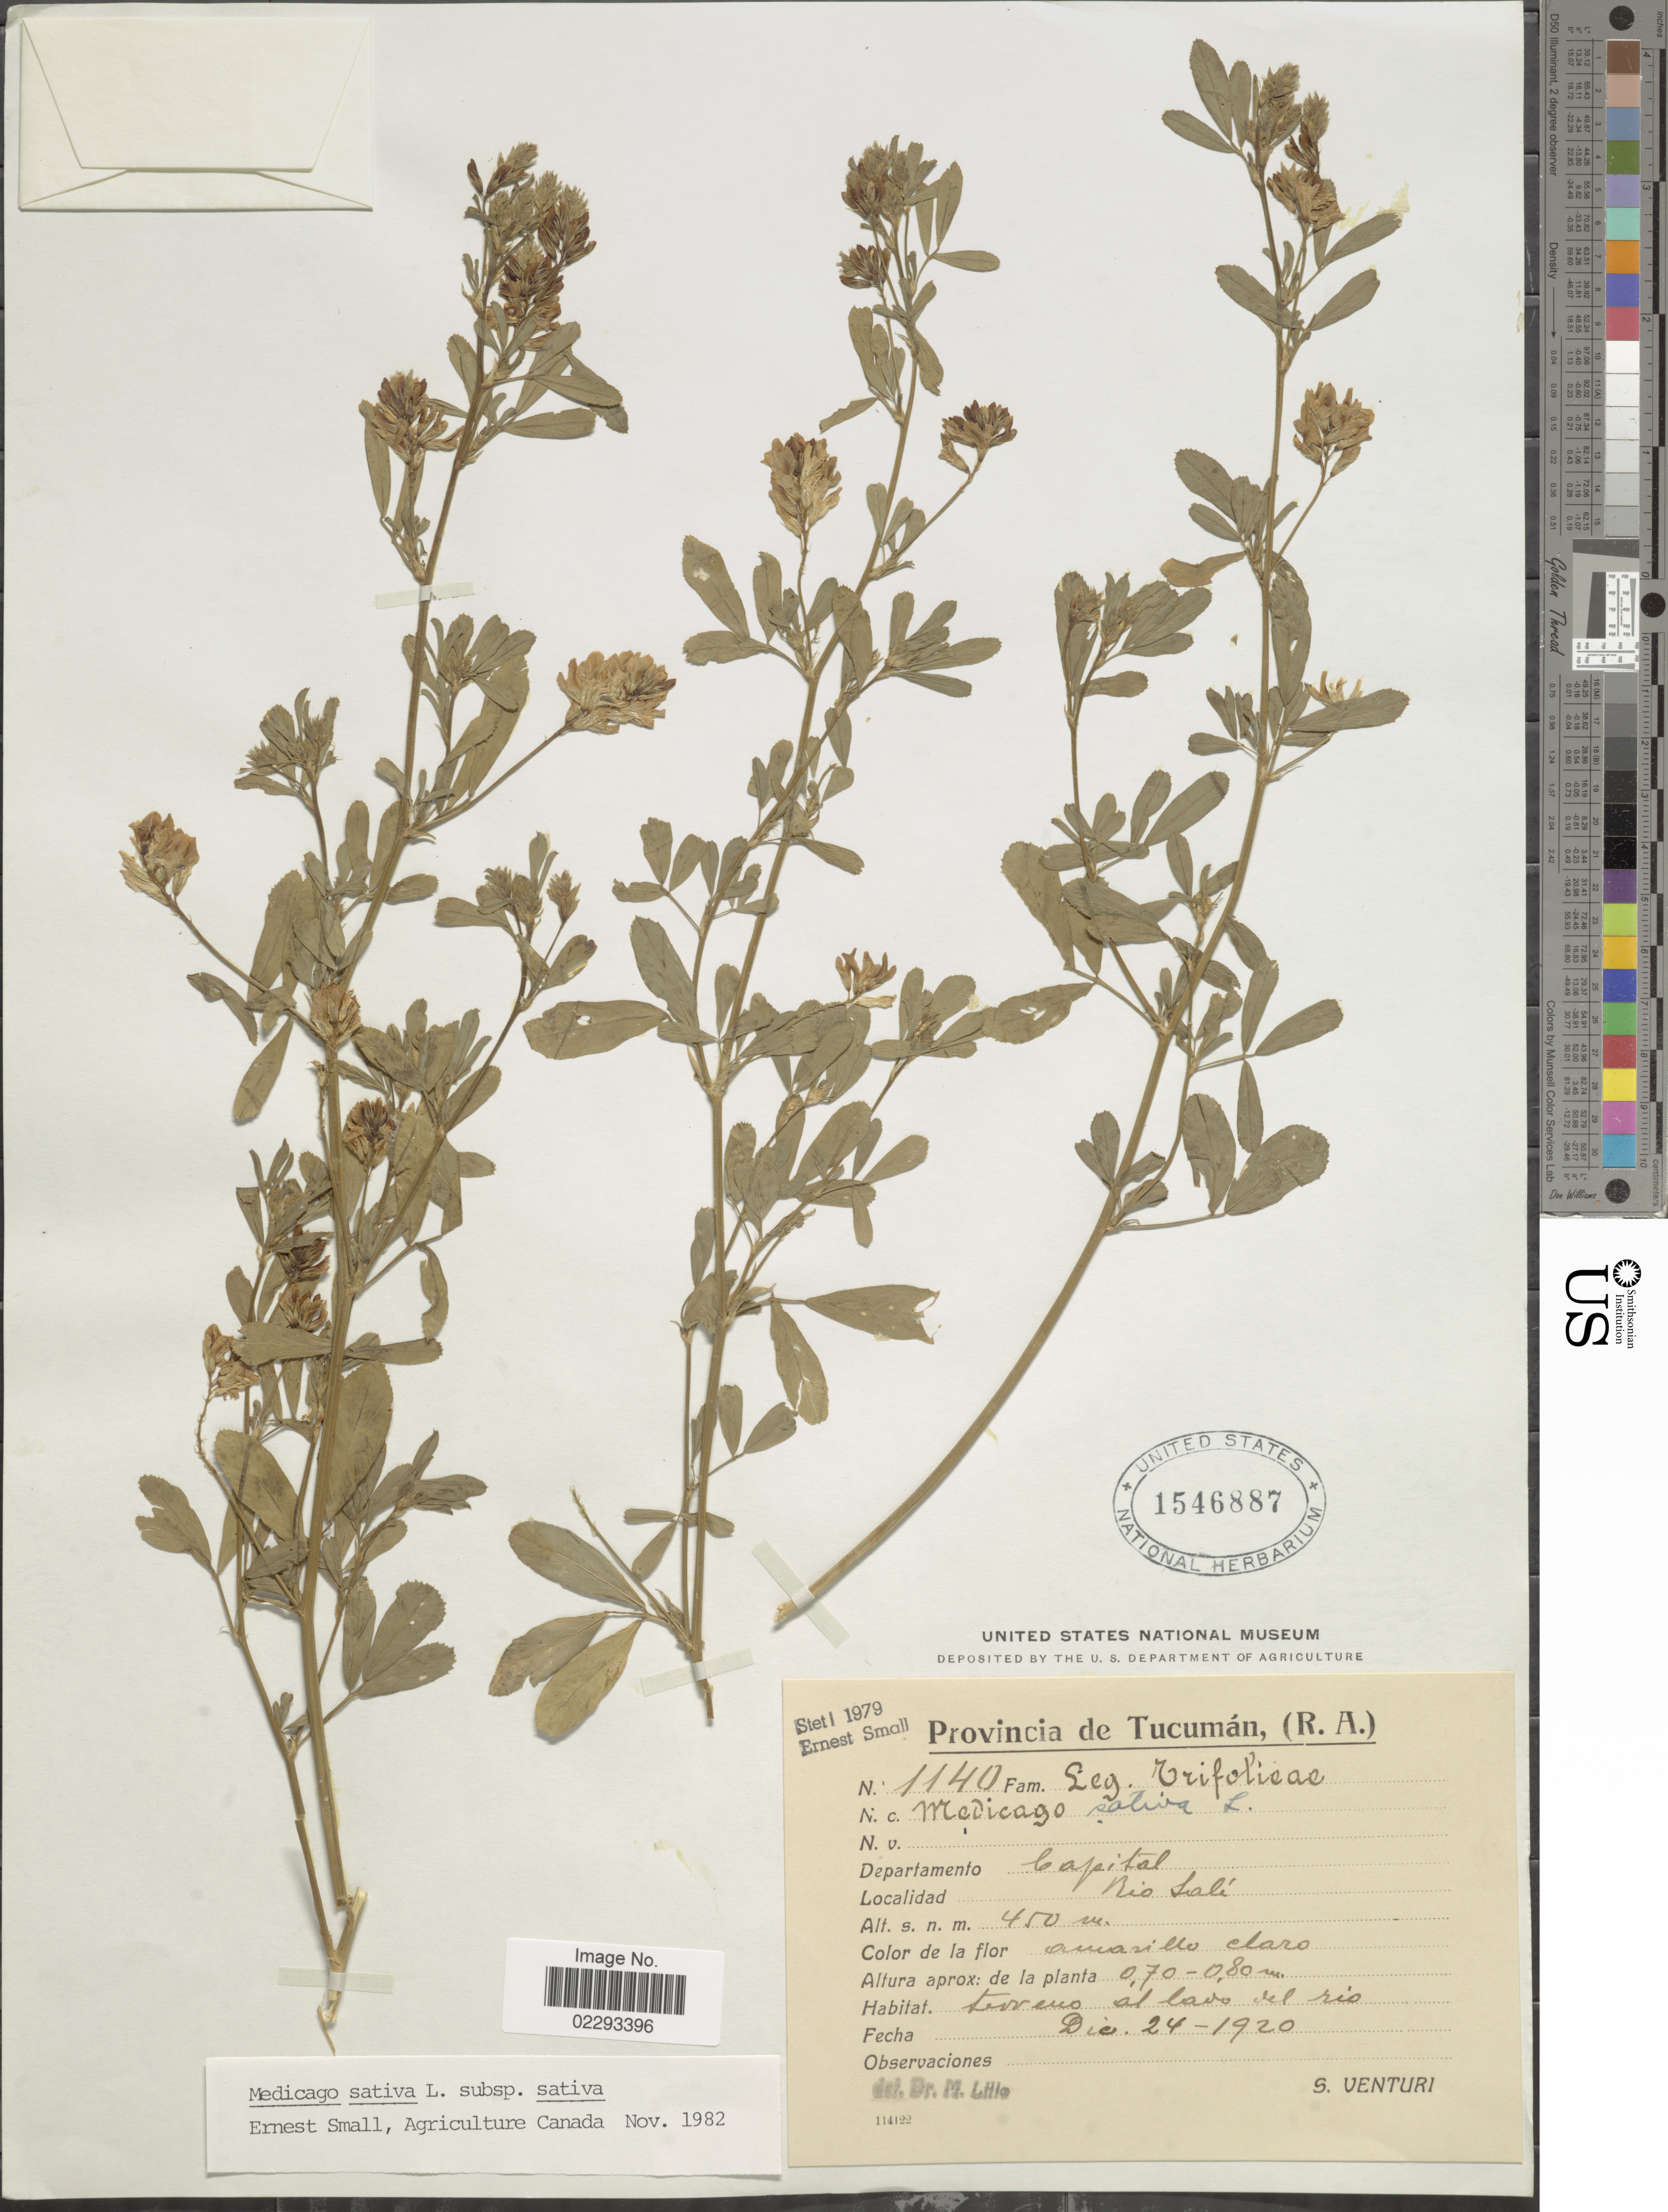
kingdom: Plantae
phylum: Tracheophyta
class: Magnoliopsida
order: Fabales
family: Fabaceae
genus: Medicago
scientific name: Medicago sativa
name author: L.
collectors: S. Venturi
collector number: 1140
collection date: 1920-12-24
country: Argentina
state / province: Tucuman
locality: Provincia de Tucumán, (R.A.), Departamento Capital, Rio Salí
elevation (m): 450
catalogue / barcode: US 1546887